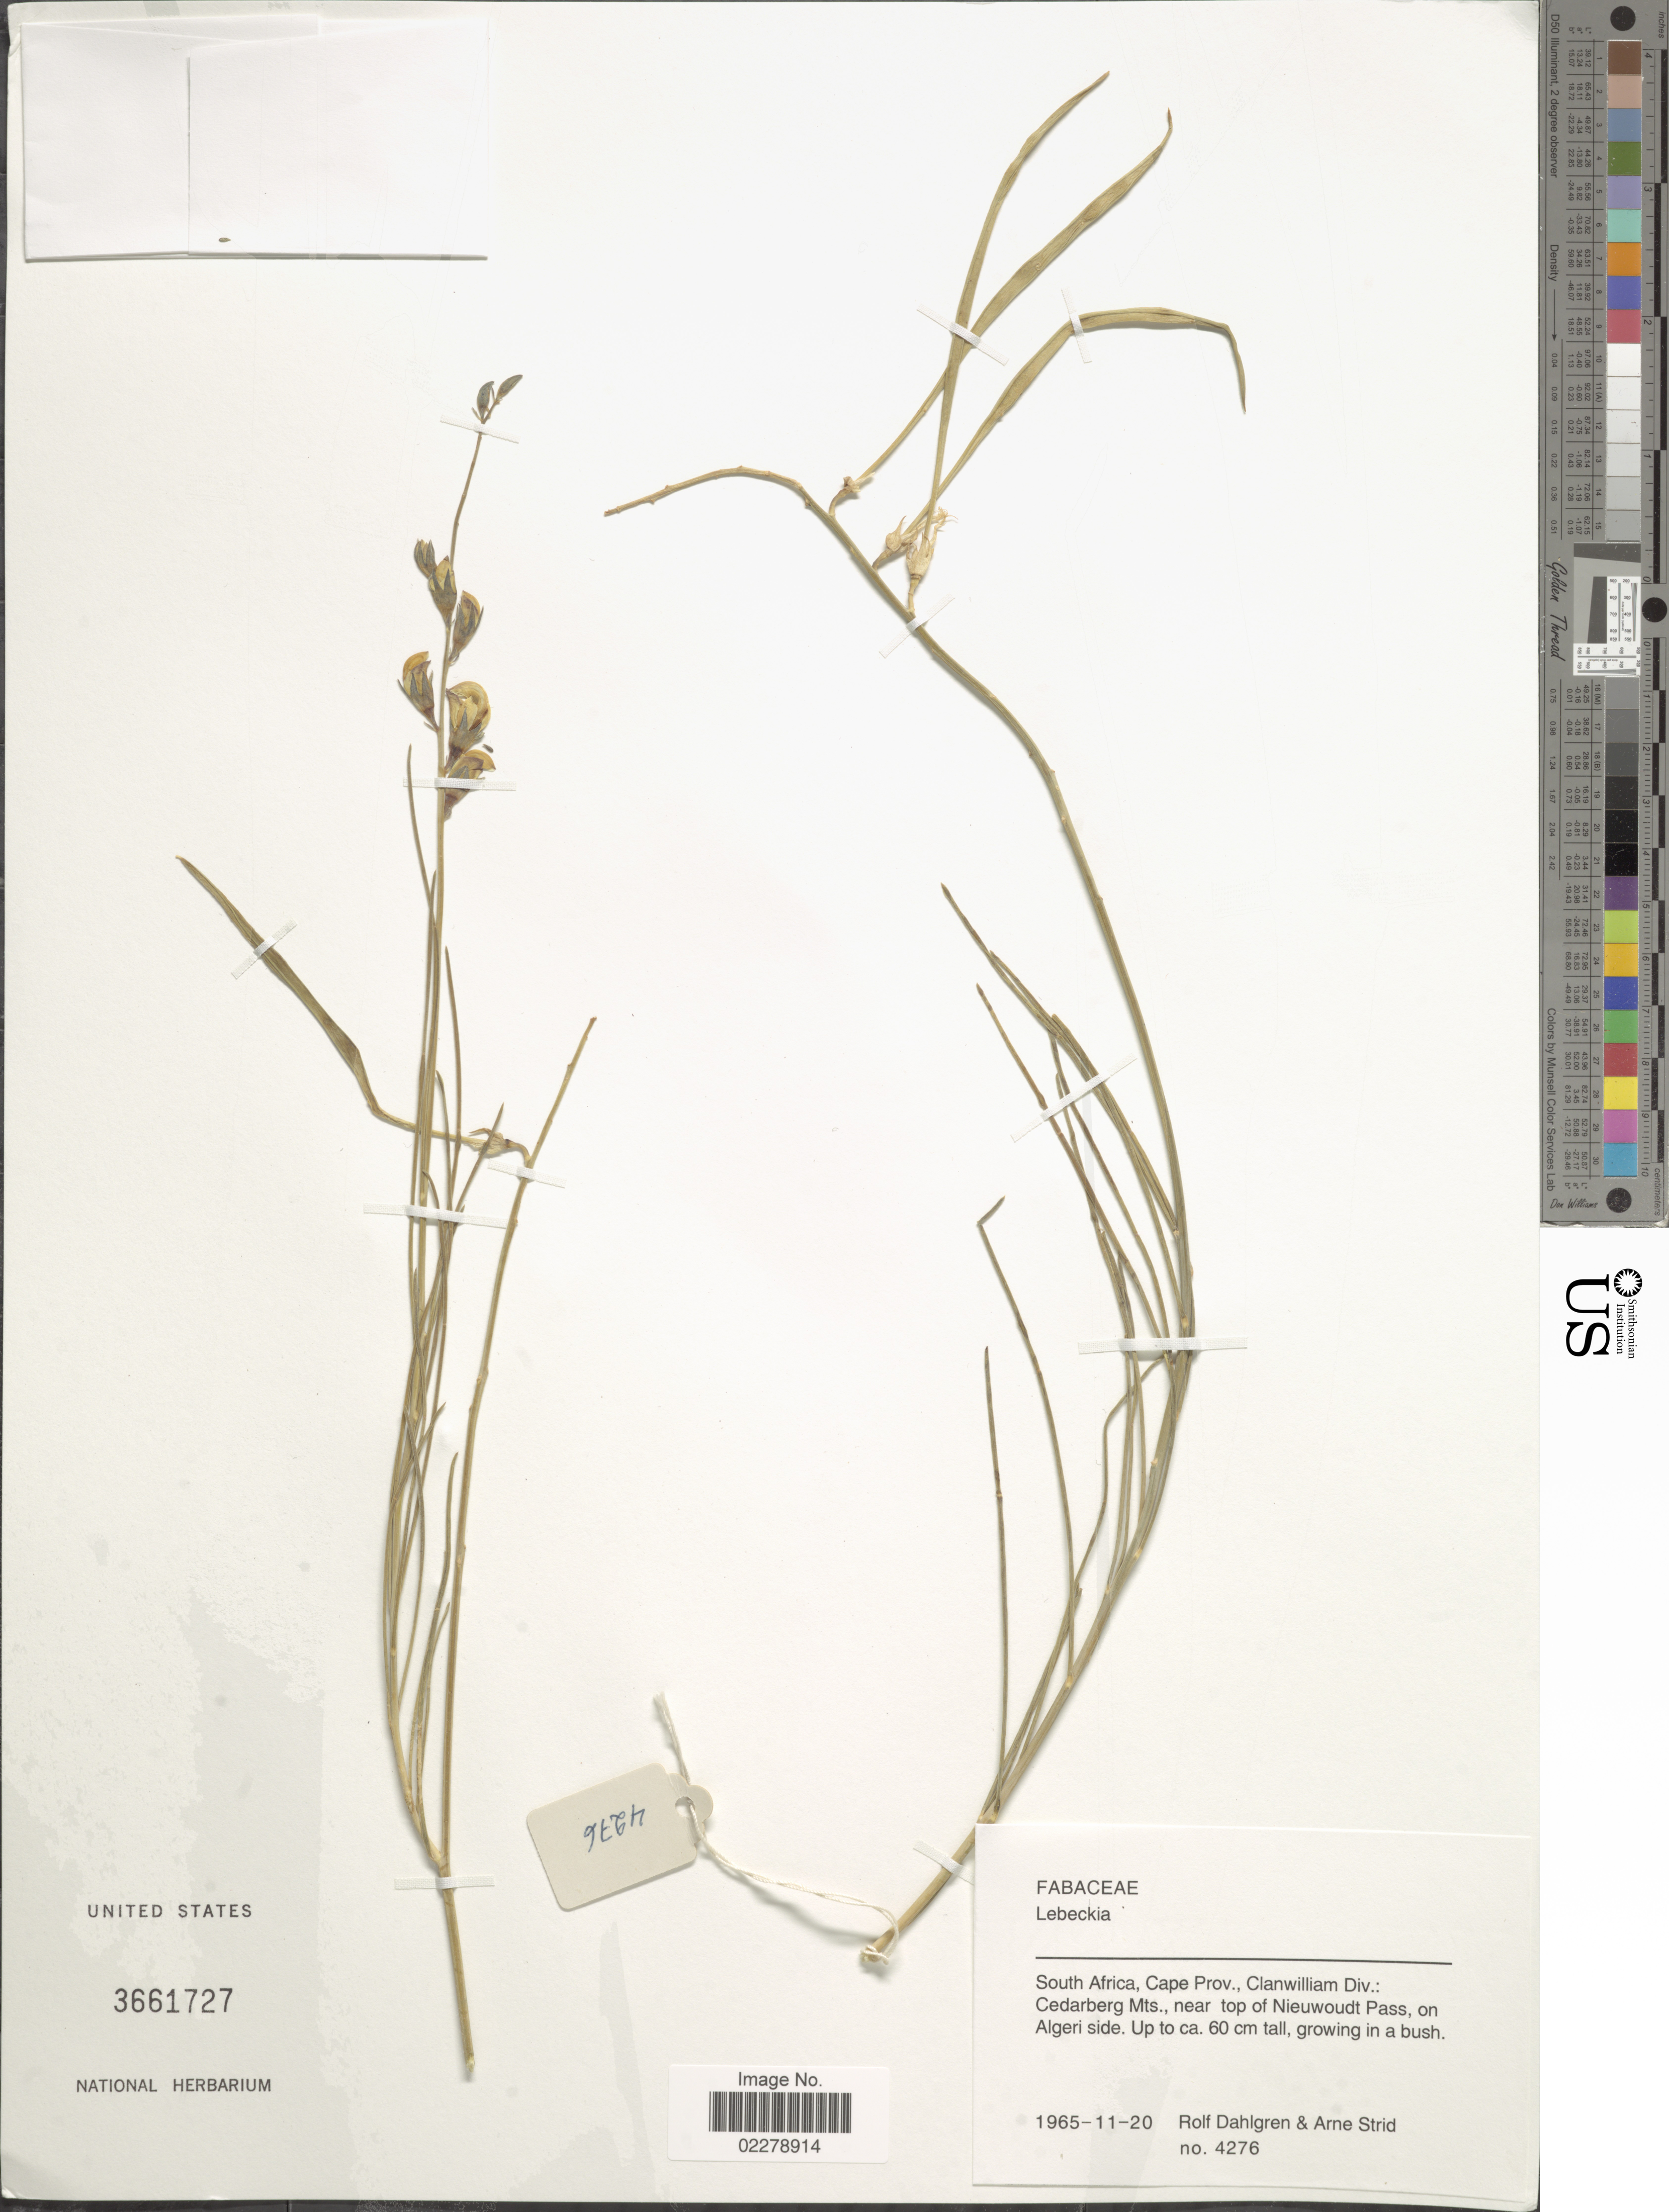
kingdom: Plantae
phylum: Tracheophyta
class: Magnoliopsida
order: Fabales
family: Fabaceae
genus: Lebeckia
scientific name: Lebeckia sp.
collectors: R. Dahlgren & A. Strid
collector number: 4276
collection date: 1965-11-20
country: South Africa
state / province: Western Cape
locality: South Africa, Cape Prov., Caledon Div.: Cedarberg Mts., near top of Nieuwoudt Pass, on Alergi side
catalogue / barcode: US 3661727